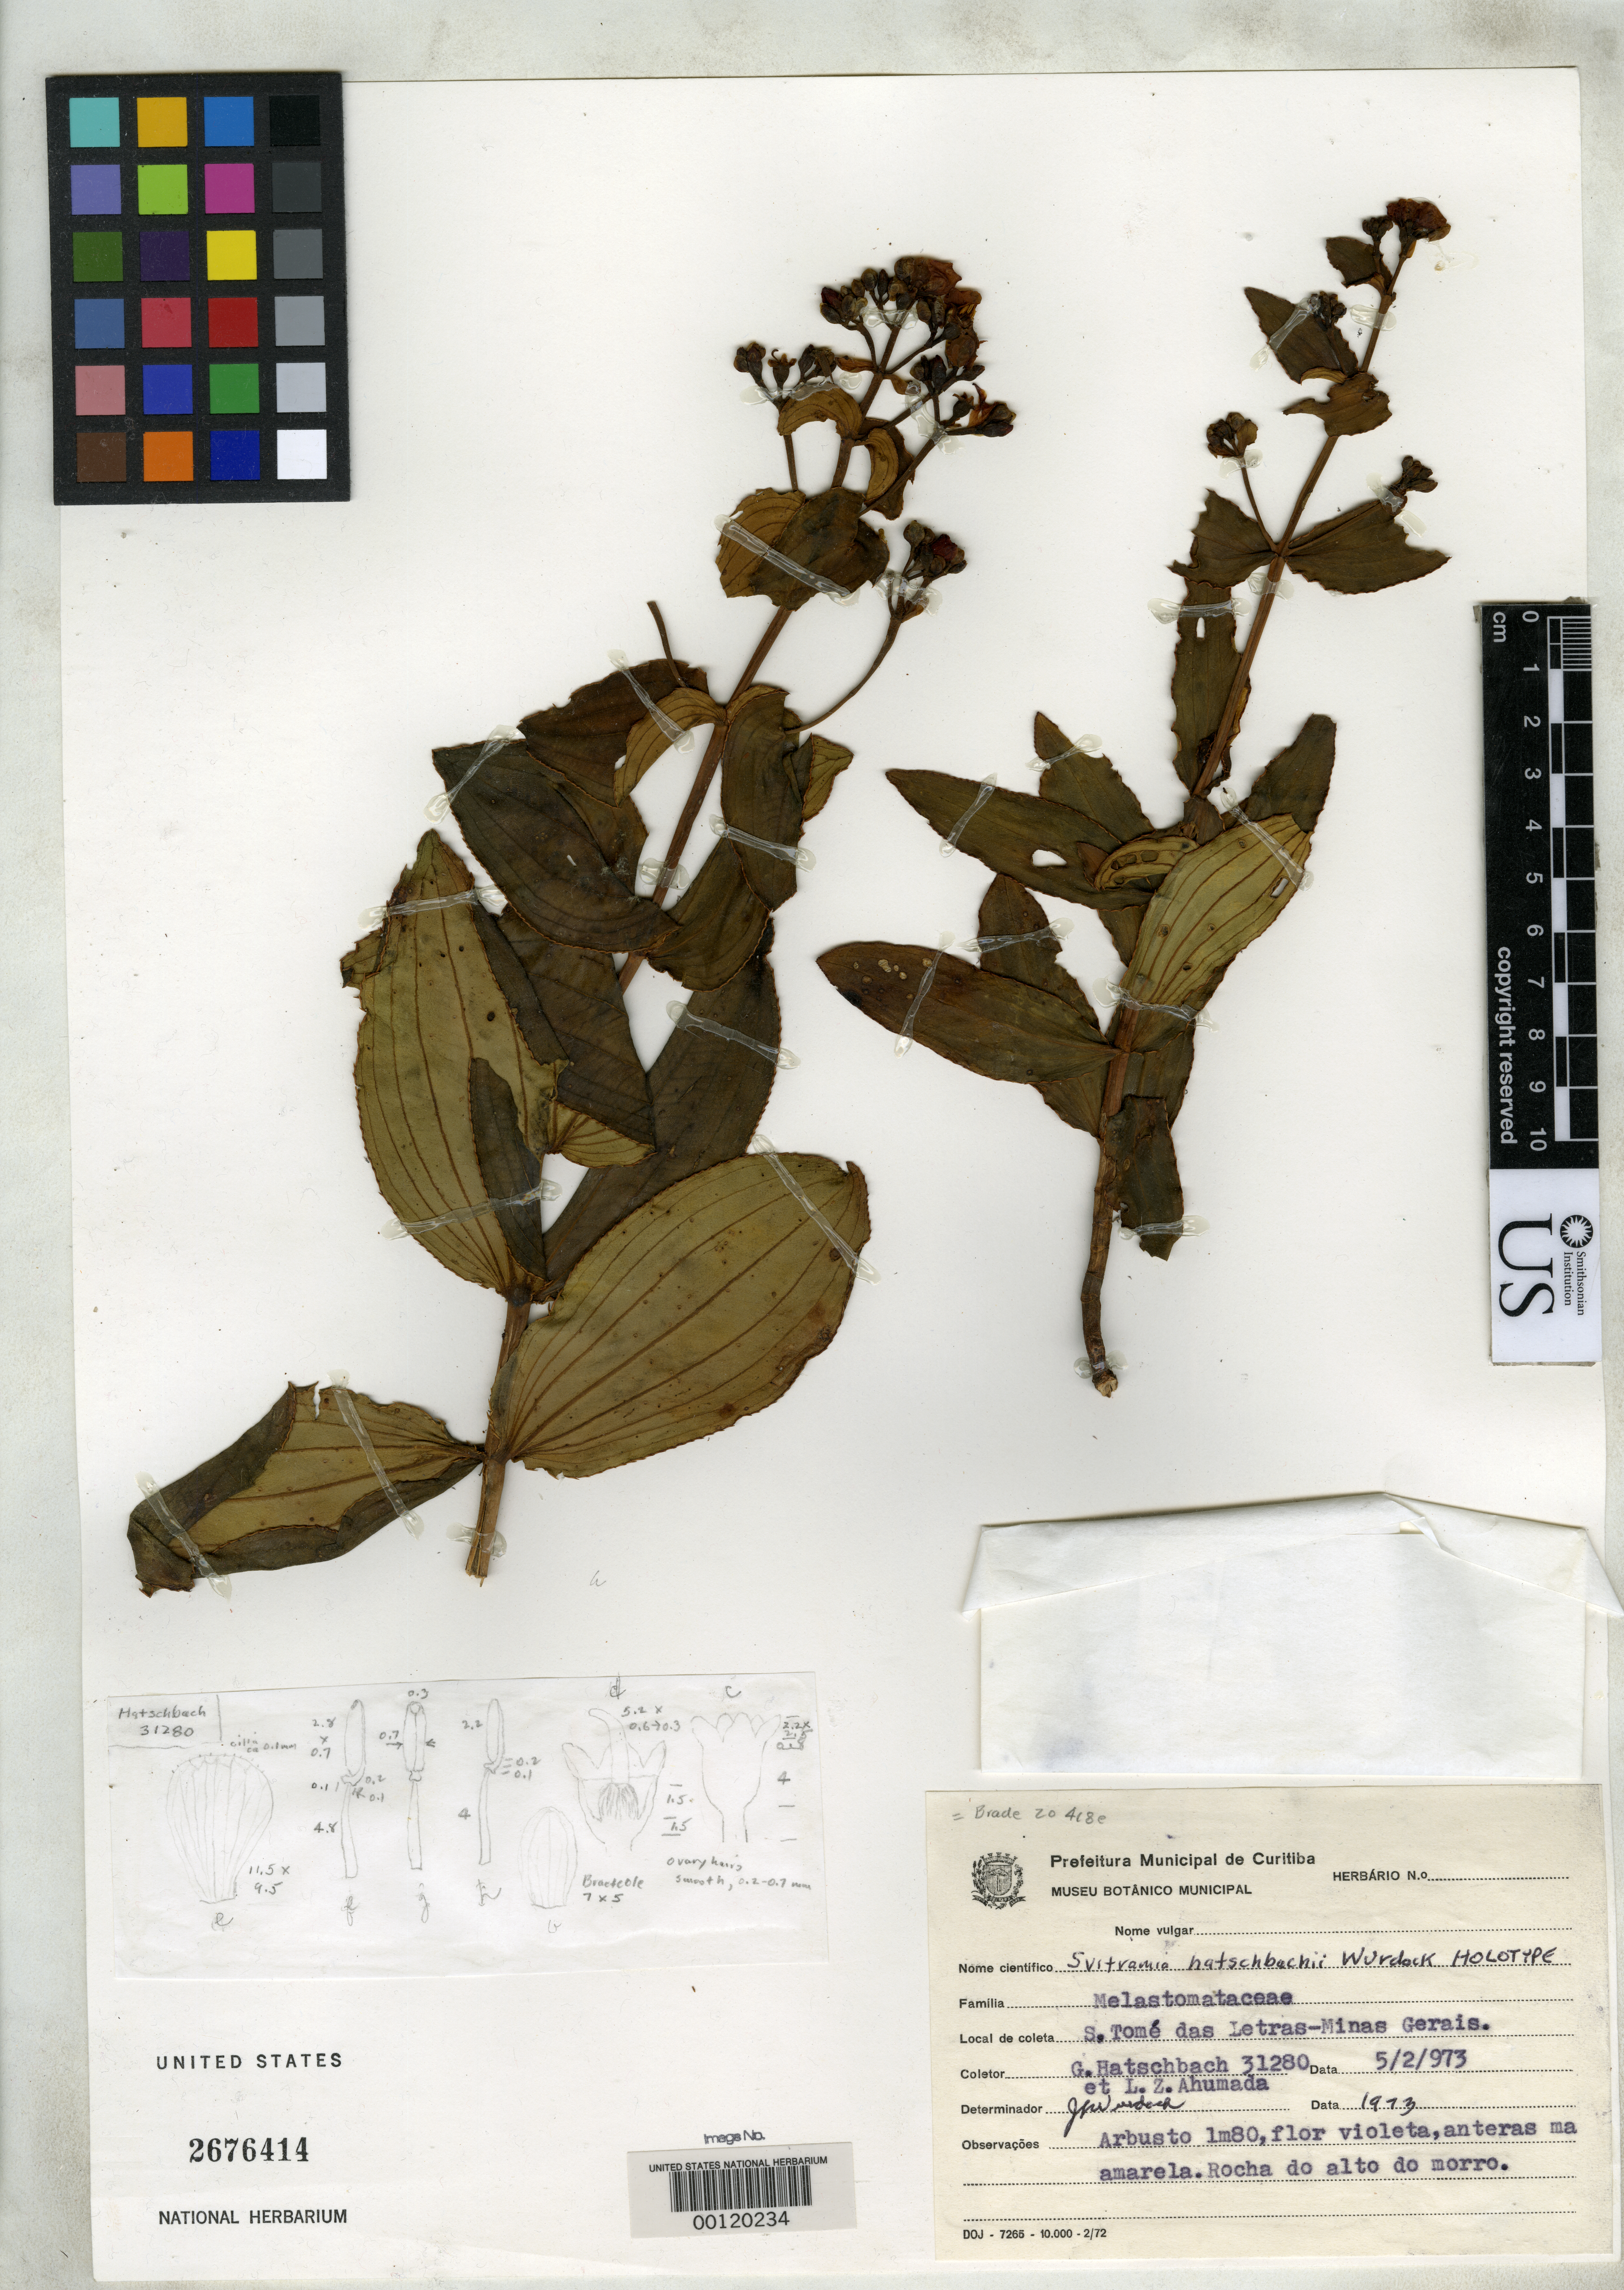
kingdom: Plantae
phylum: Tracheophyta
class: Magnoliopsida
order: Myrtales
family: Melastomataceae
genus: Svitramia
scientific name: Svitramia hatschbachii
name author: Wurdack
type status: Holotype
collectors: G. Hatschbach & Z. Ahumada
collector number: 31280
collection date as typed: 05 Feb 1973 or 02 May 1973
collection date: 1973-02-05 or 1973-05-02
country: Brazil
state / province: Minas Gerais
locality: S. Tome das Letras.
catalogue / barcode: US 2676414